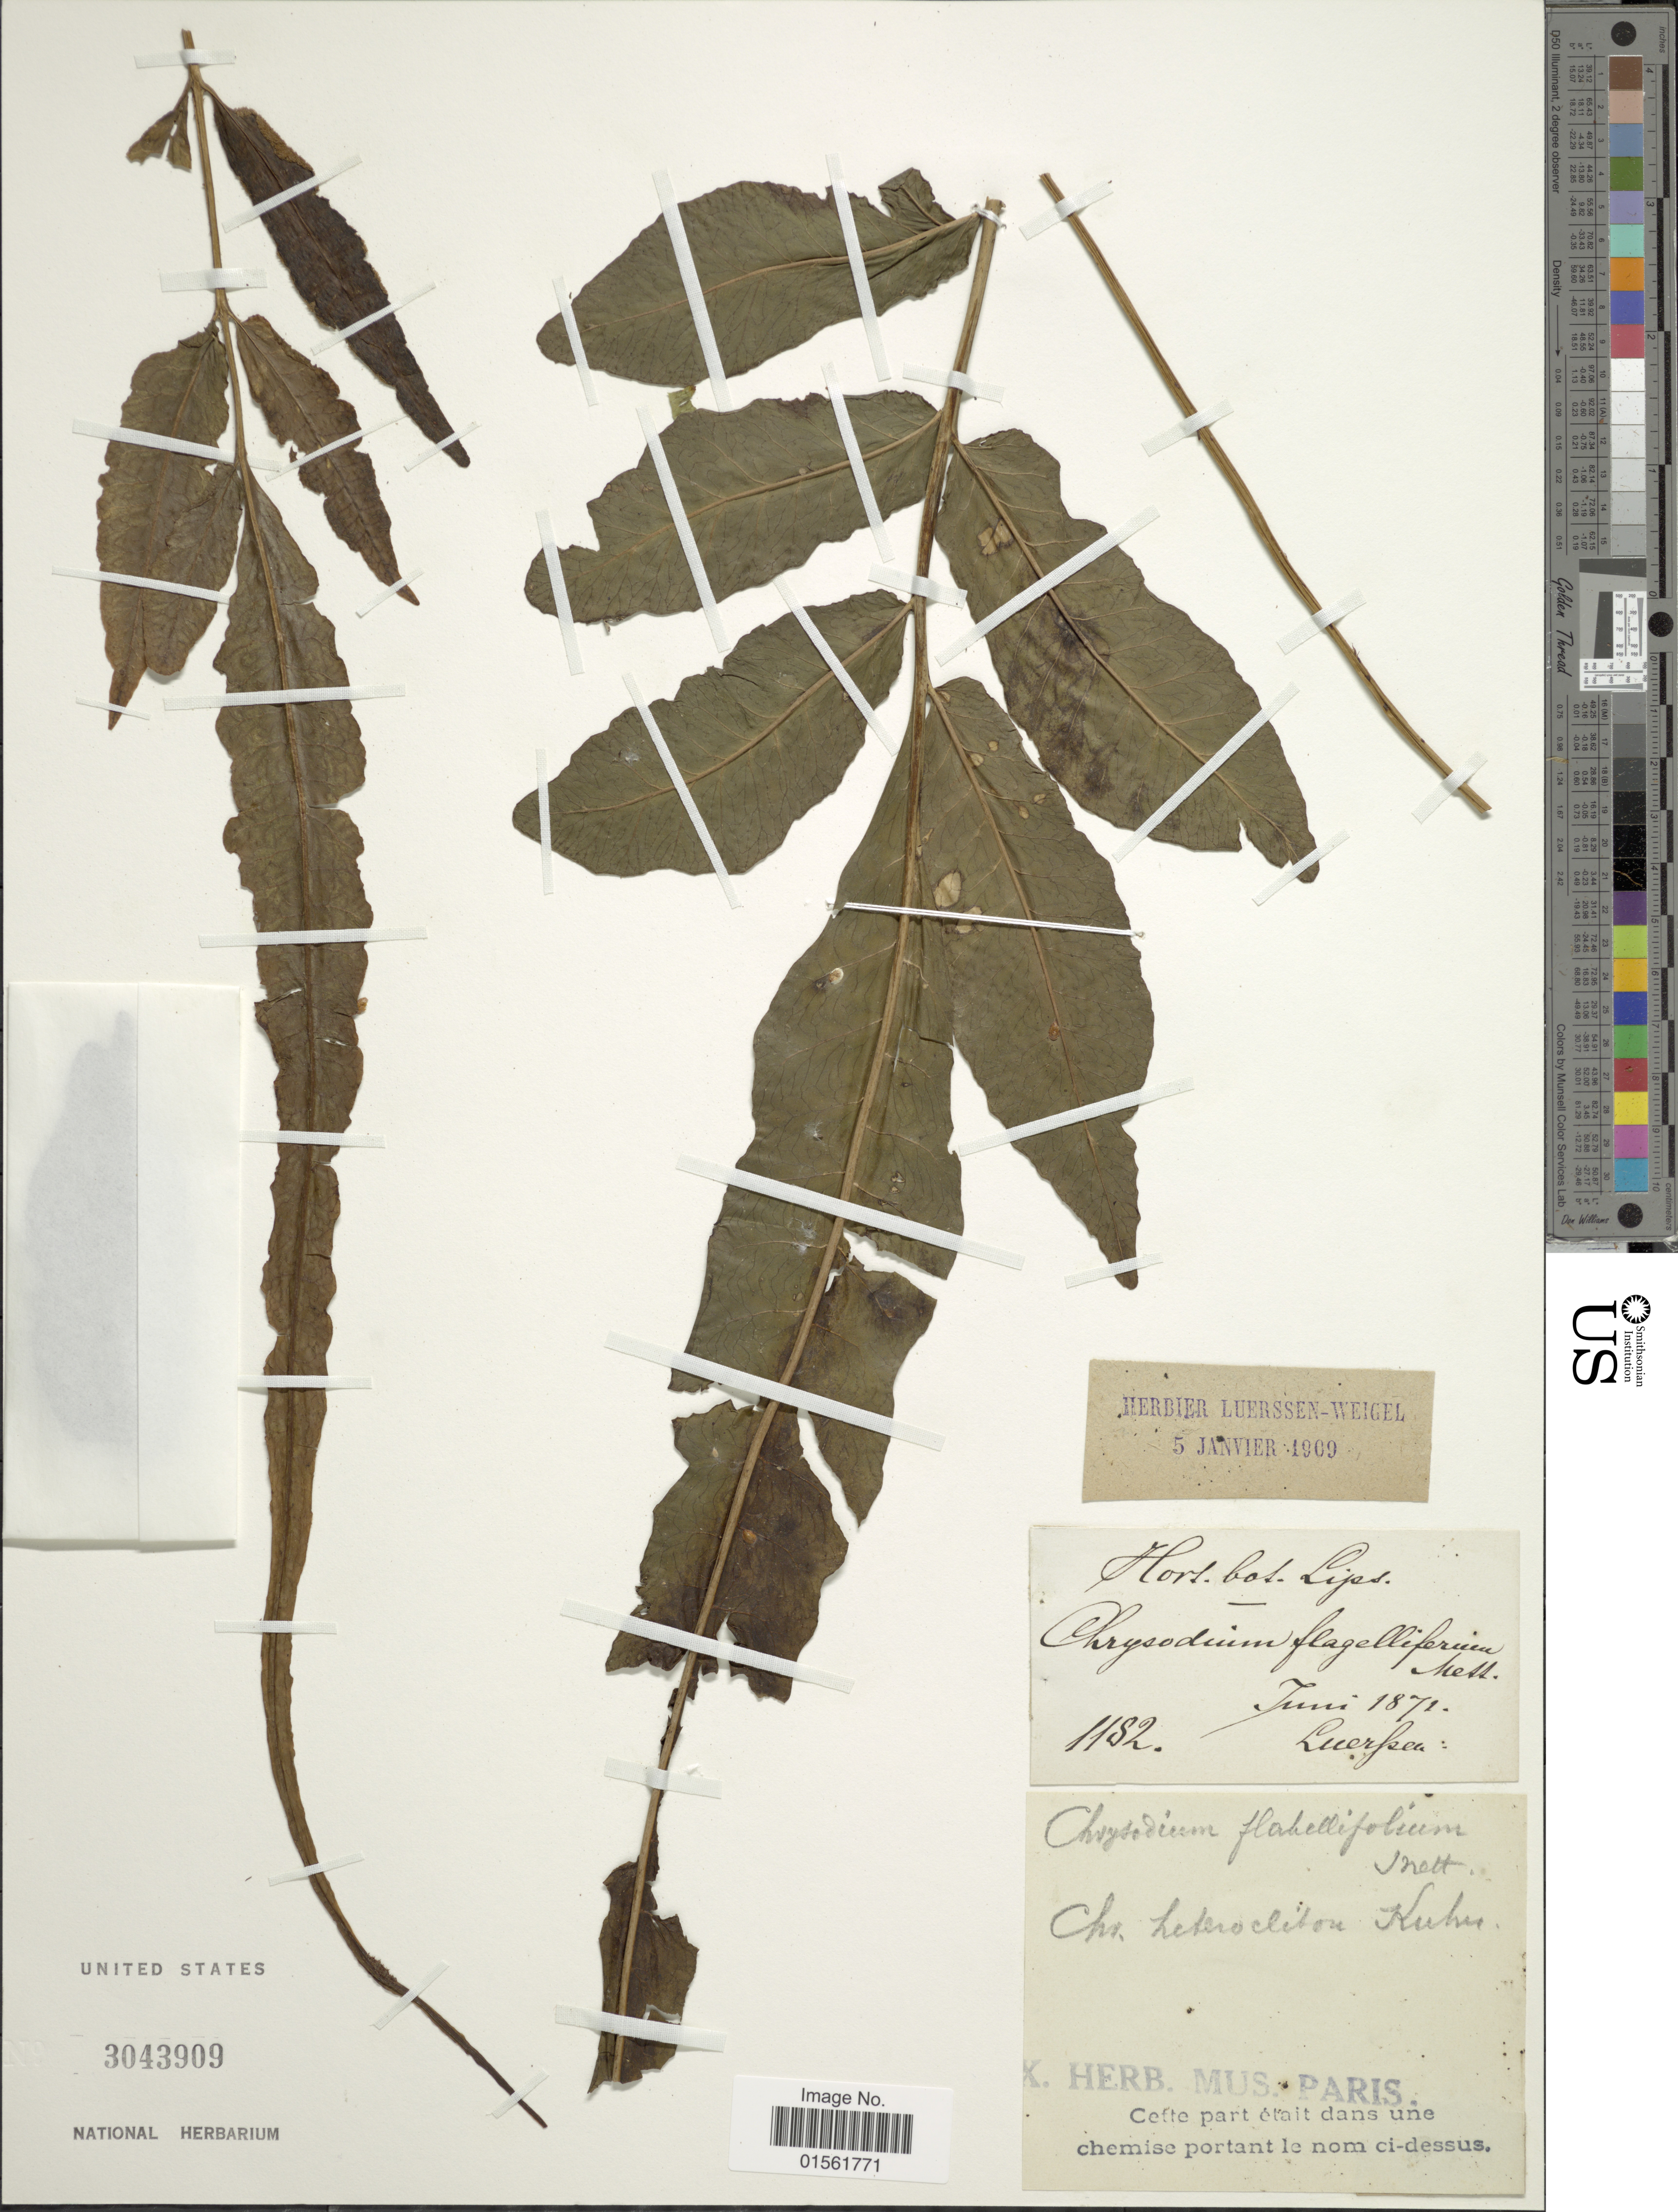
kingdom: Plantae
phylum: Tracheophyta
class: Polypodiopsida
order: Polypodiales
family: Dryopteridaceae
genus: Bolbitis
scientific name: Bolbitis heteroclita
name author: (C. Presl) Ching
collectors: Luerssen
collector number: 1182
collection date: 1871-06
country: Germany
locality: Hort. bot. Lips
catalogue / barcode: US 3043909